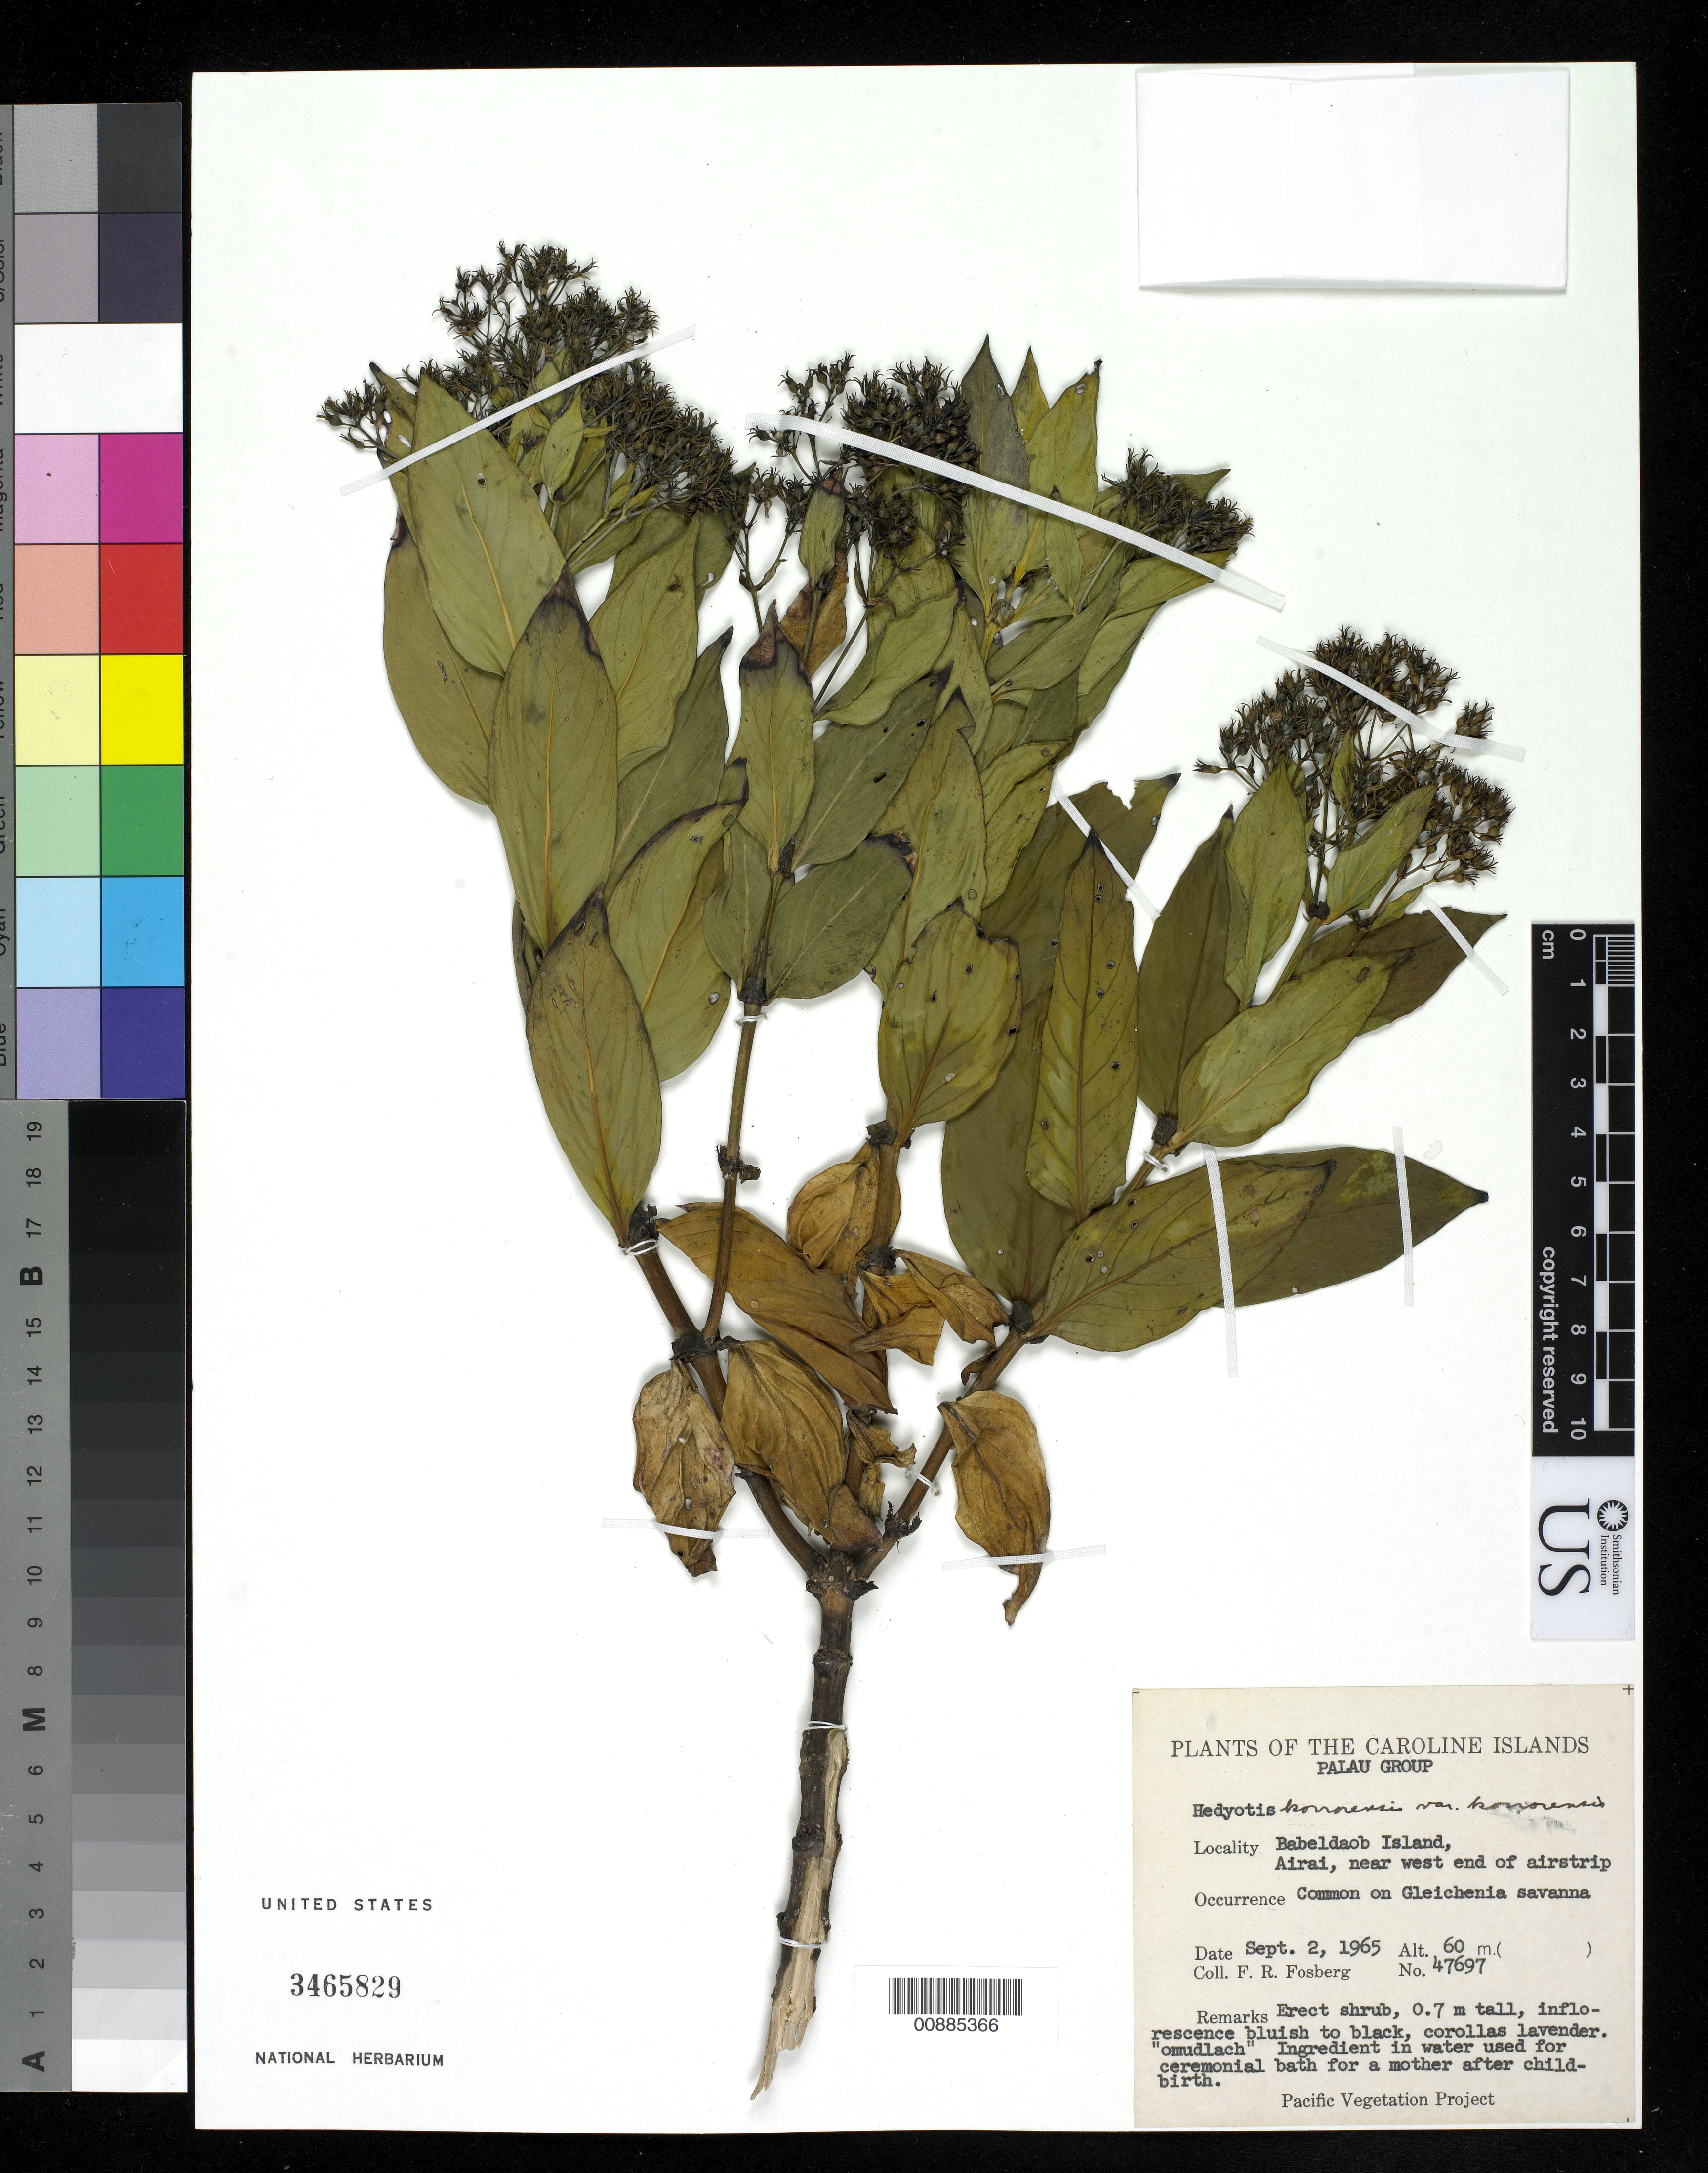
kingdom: Plantae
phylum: Tracheophyta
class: Magnoliopsida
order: Gentianales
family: Rubiaceae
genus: Hedyotis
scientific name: Hedyotis korrorensis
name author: Hosok.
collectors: T. R. Fisher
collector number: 153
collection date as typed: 16 May 1970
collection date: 1970-05-16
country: Palau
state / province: Airai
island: Babeldaob [Babelthuap]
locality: Ngerikii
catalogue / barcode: US 3465819